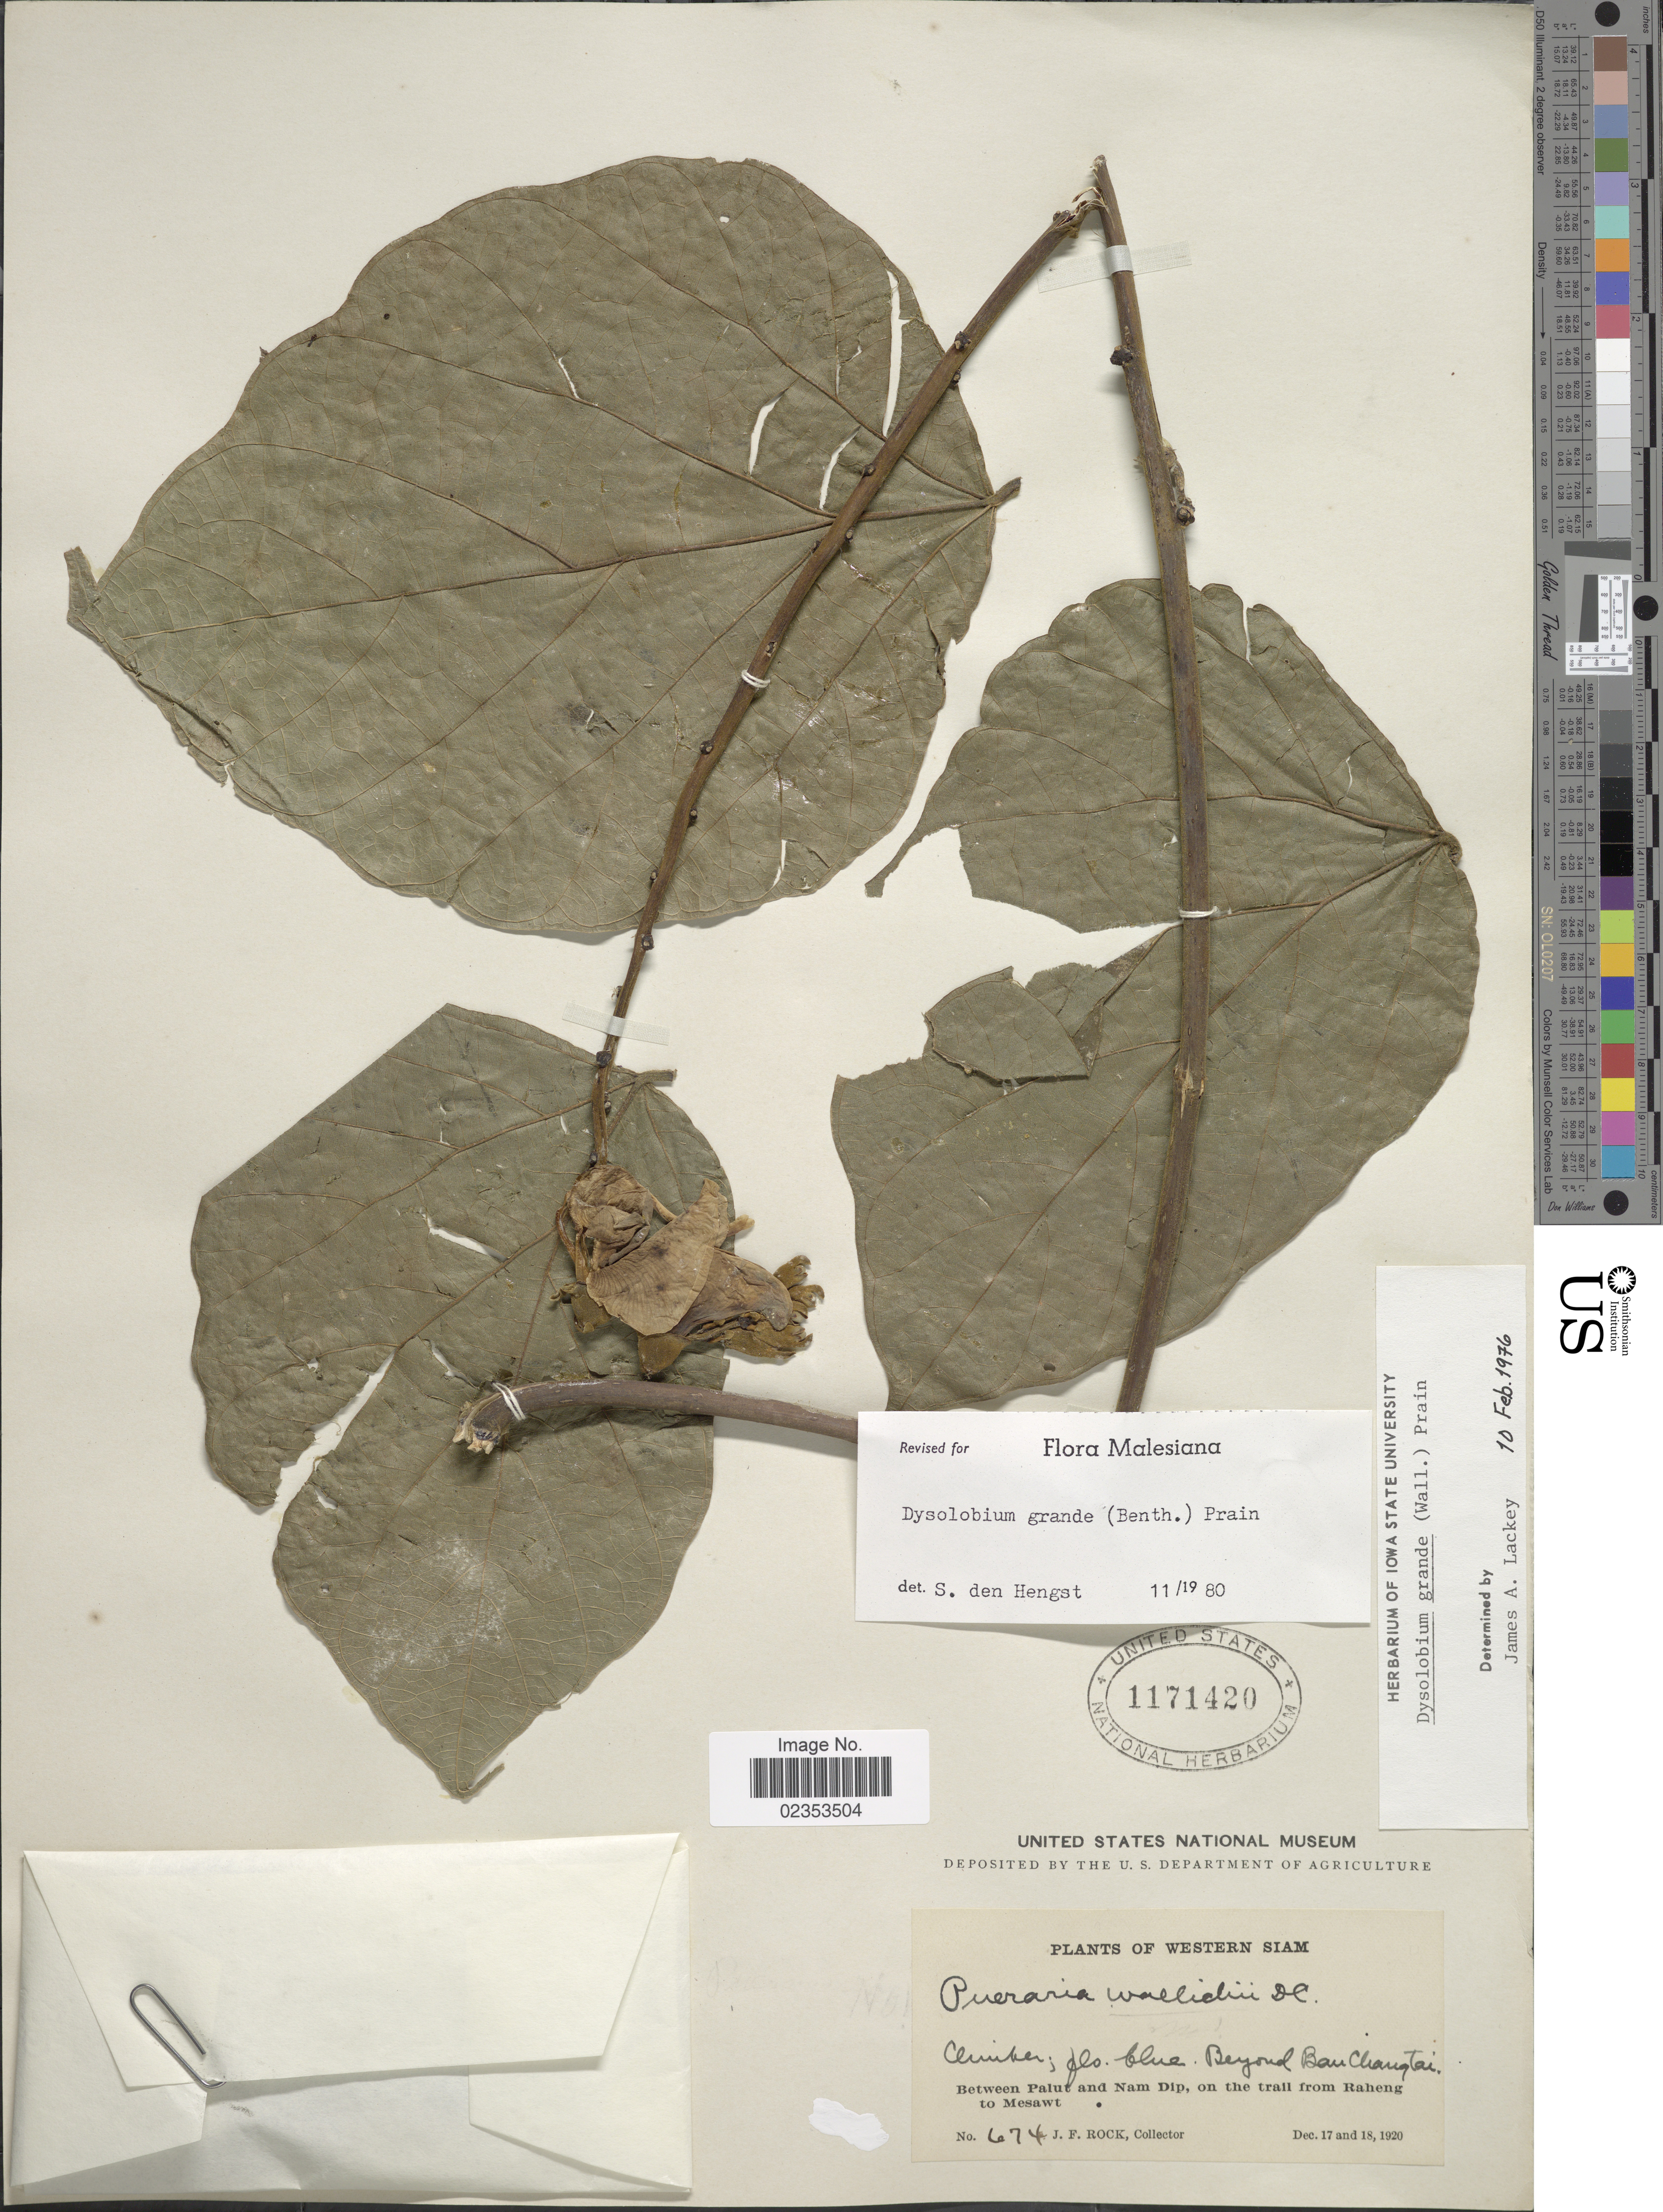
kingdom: Plantae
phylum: Tracheophyta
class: Magnoliopsida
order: Fabales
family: Fabaceae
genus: Dysolobium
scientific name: Dysolobium grande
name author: (Wall. ex Benth.) Prain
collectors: J. Rock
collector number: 674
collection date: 1920-12-17/1920-12-18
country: Thailand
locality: Western Siam, beyond Bau Changtai, Between Palut and Nam Dip, on the trail from Raheng to Mesawt.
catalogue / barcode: US 1171420